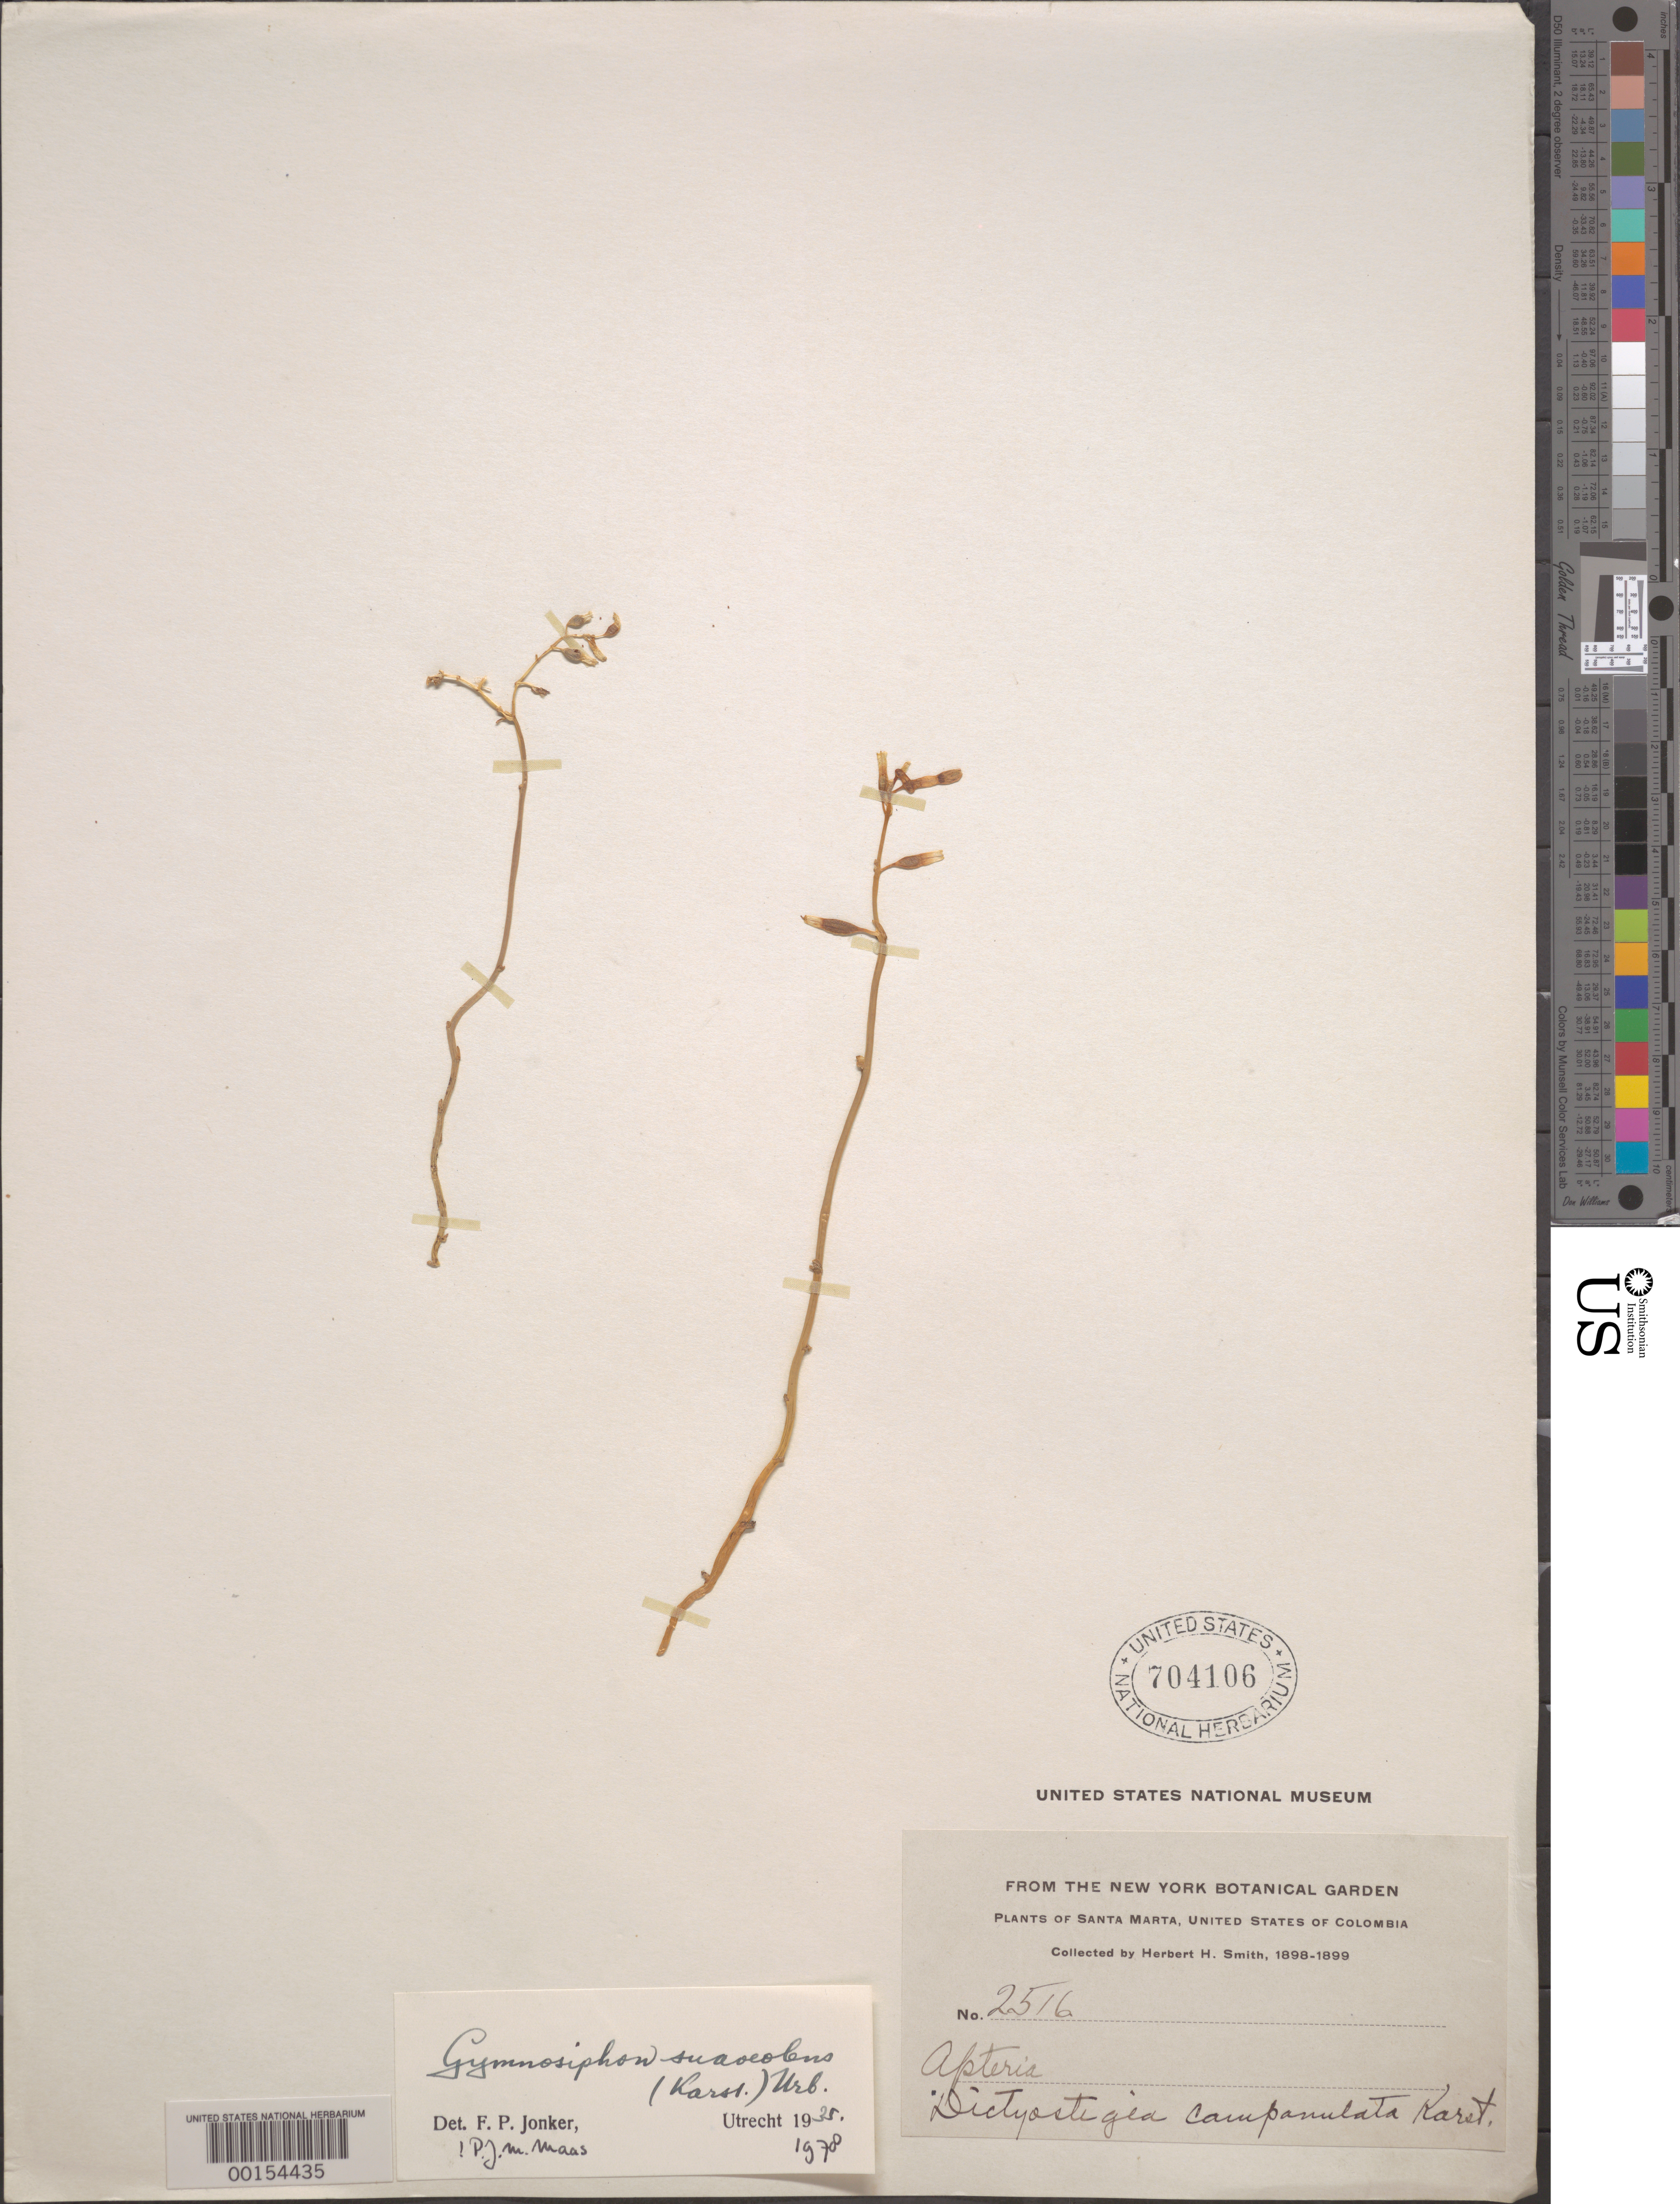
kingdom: Plantae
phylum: Tracheophyta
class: Liliopsida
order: Dioscoreales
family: Burmanniaceae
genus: Gymnosiphon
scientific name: Gymnosiphon suaveolens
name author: (H. Karst.) Urb.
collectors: Herbert H. Smith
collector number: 2516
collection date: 1898/1899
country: Colombia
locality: Santa Marta, United States of Colombia.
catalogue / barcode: US 704106